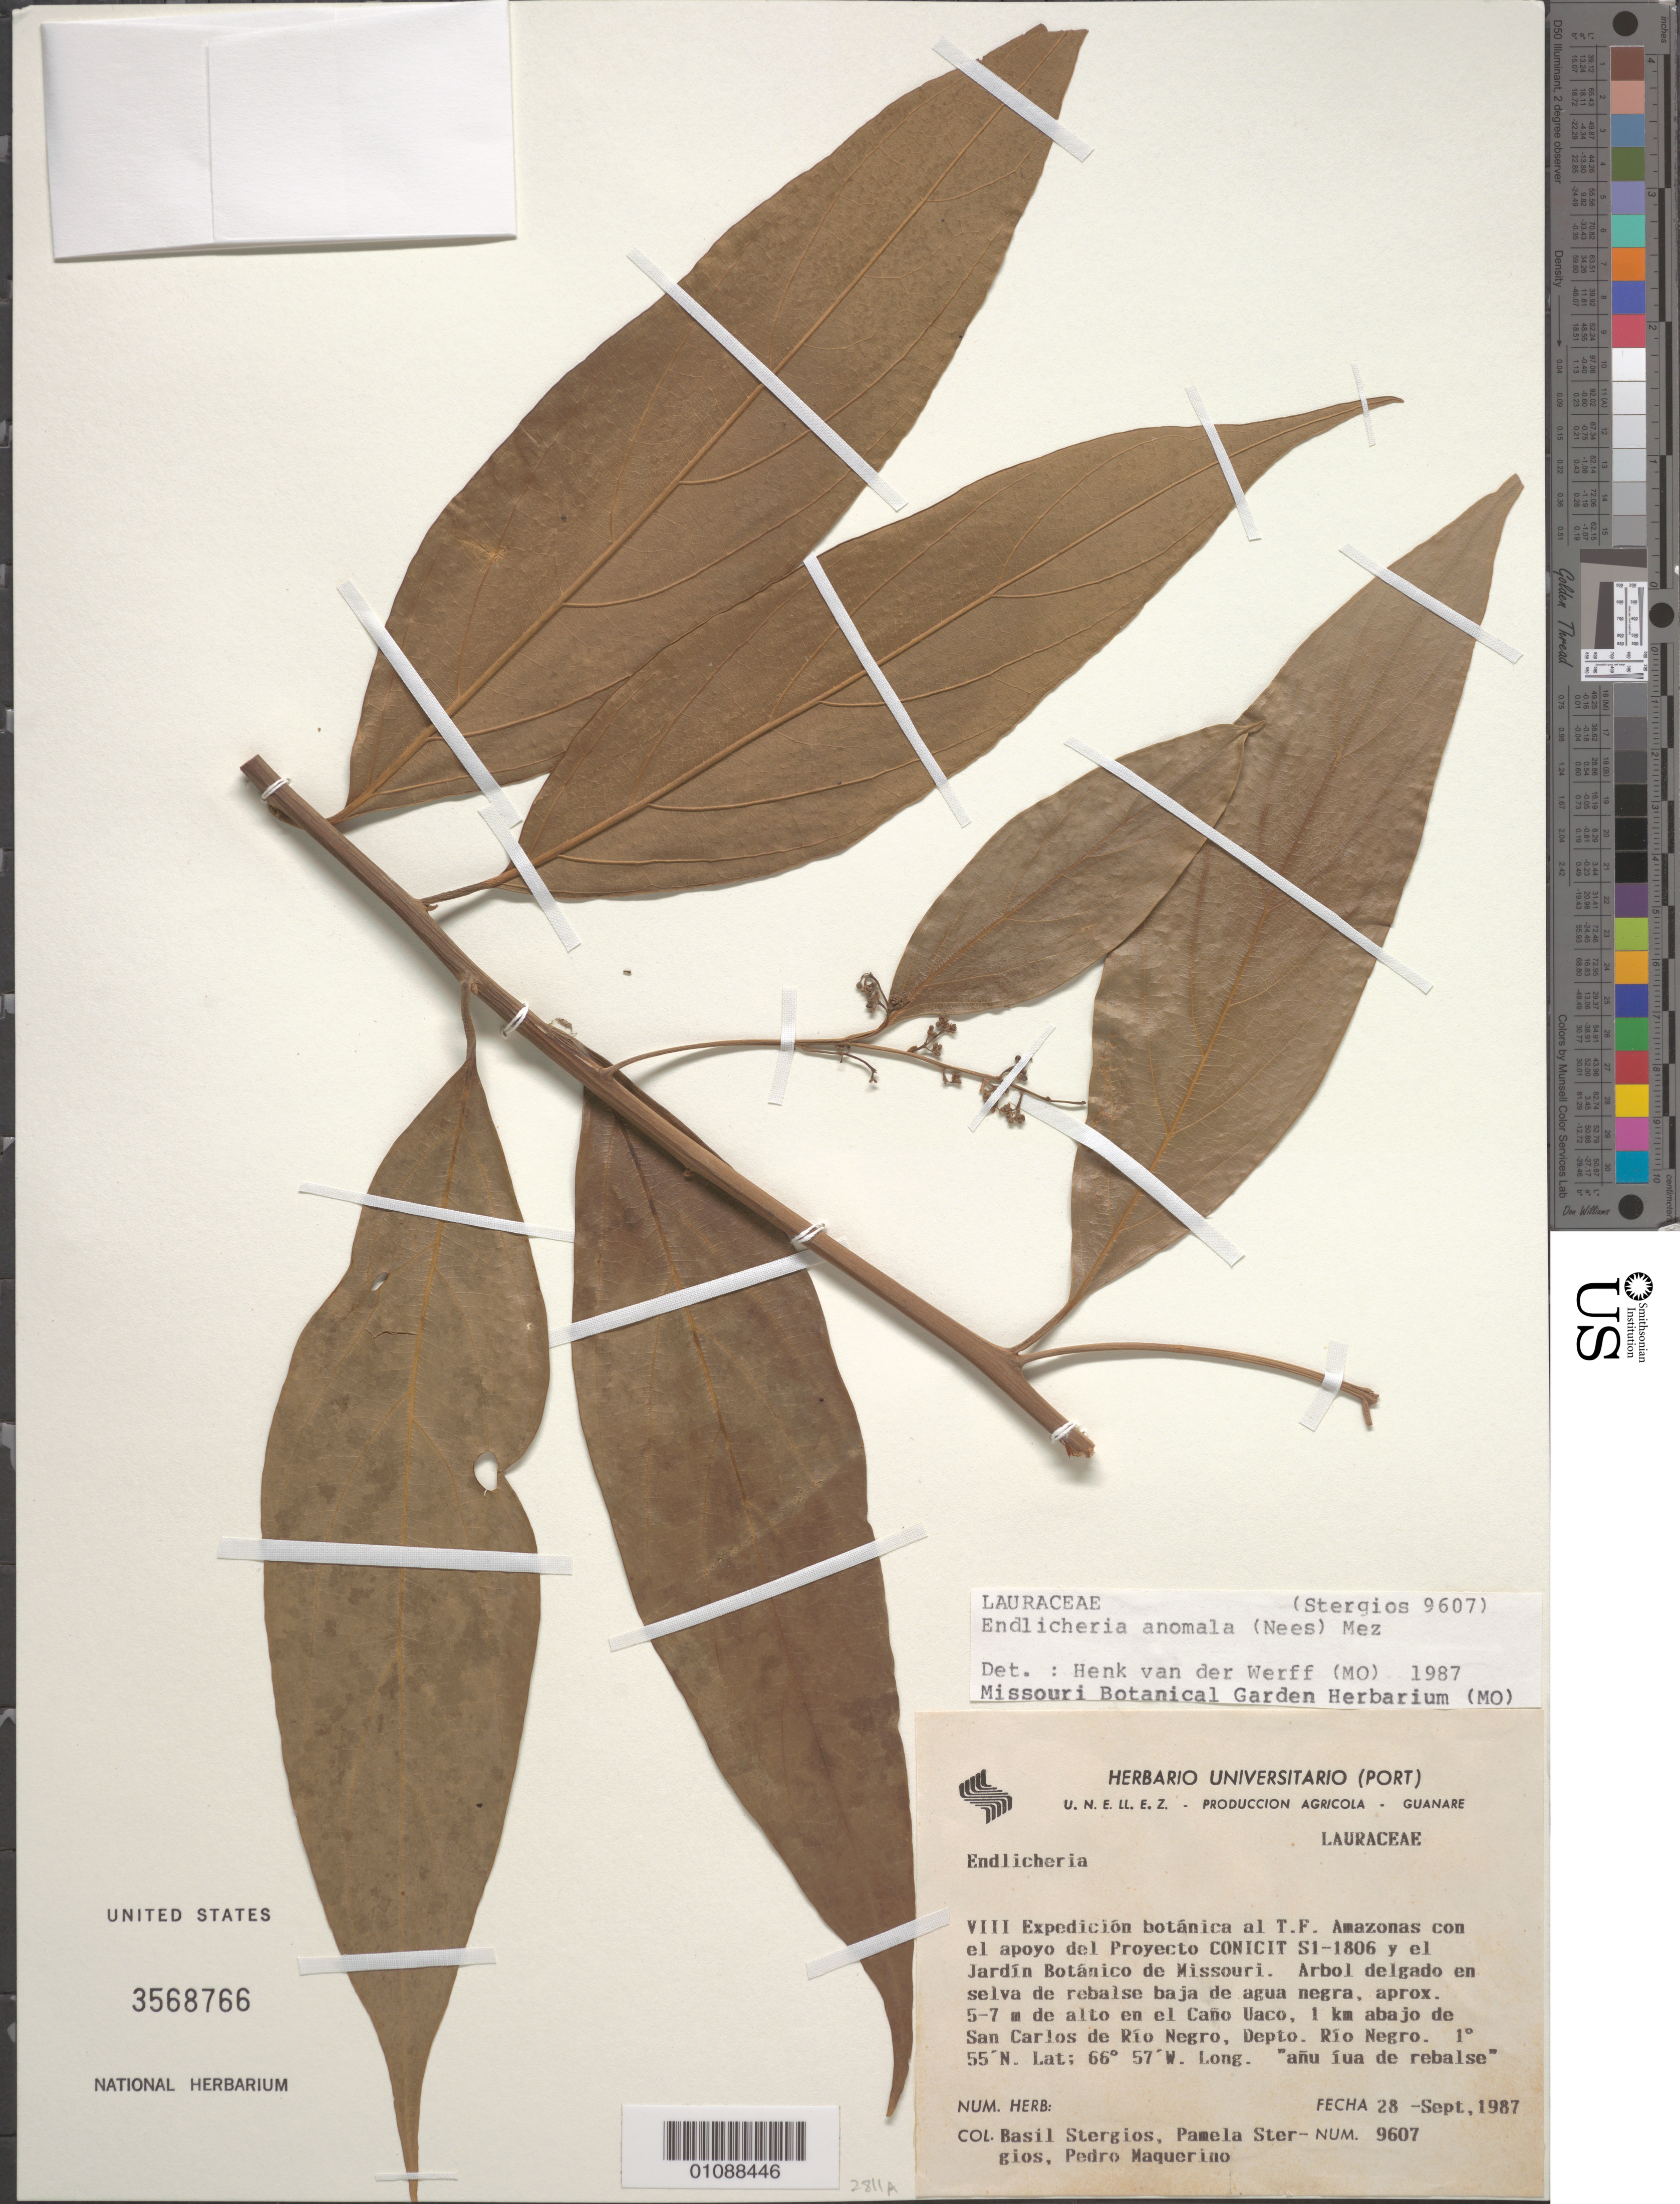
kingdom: Plantae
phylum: Tracheophyta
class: Magnoliopsida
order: Laurales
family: Lauraceae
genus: Endlicheria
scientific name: Endlicheria anomala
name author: Nees ex Meisn.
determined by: van der Werff, H., (MO), Missouri Botanical Garden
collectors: B. G. Stergios, P. Stergios & P. Maquirino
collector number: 9607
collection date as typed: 28-Sep-87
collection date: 1987-09-28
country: Venezuela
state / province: Amazonas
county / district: Río Negro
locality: San Carlos de Río Negro, 1 km abajo; Caño Uaco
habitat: Selva de rebalse baja de agua negra, aprx 5-7m de alto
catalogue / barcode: US 3568766